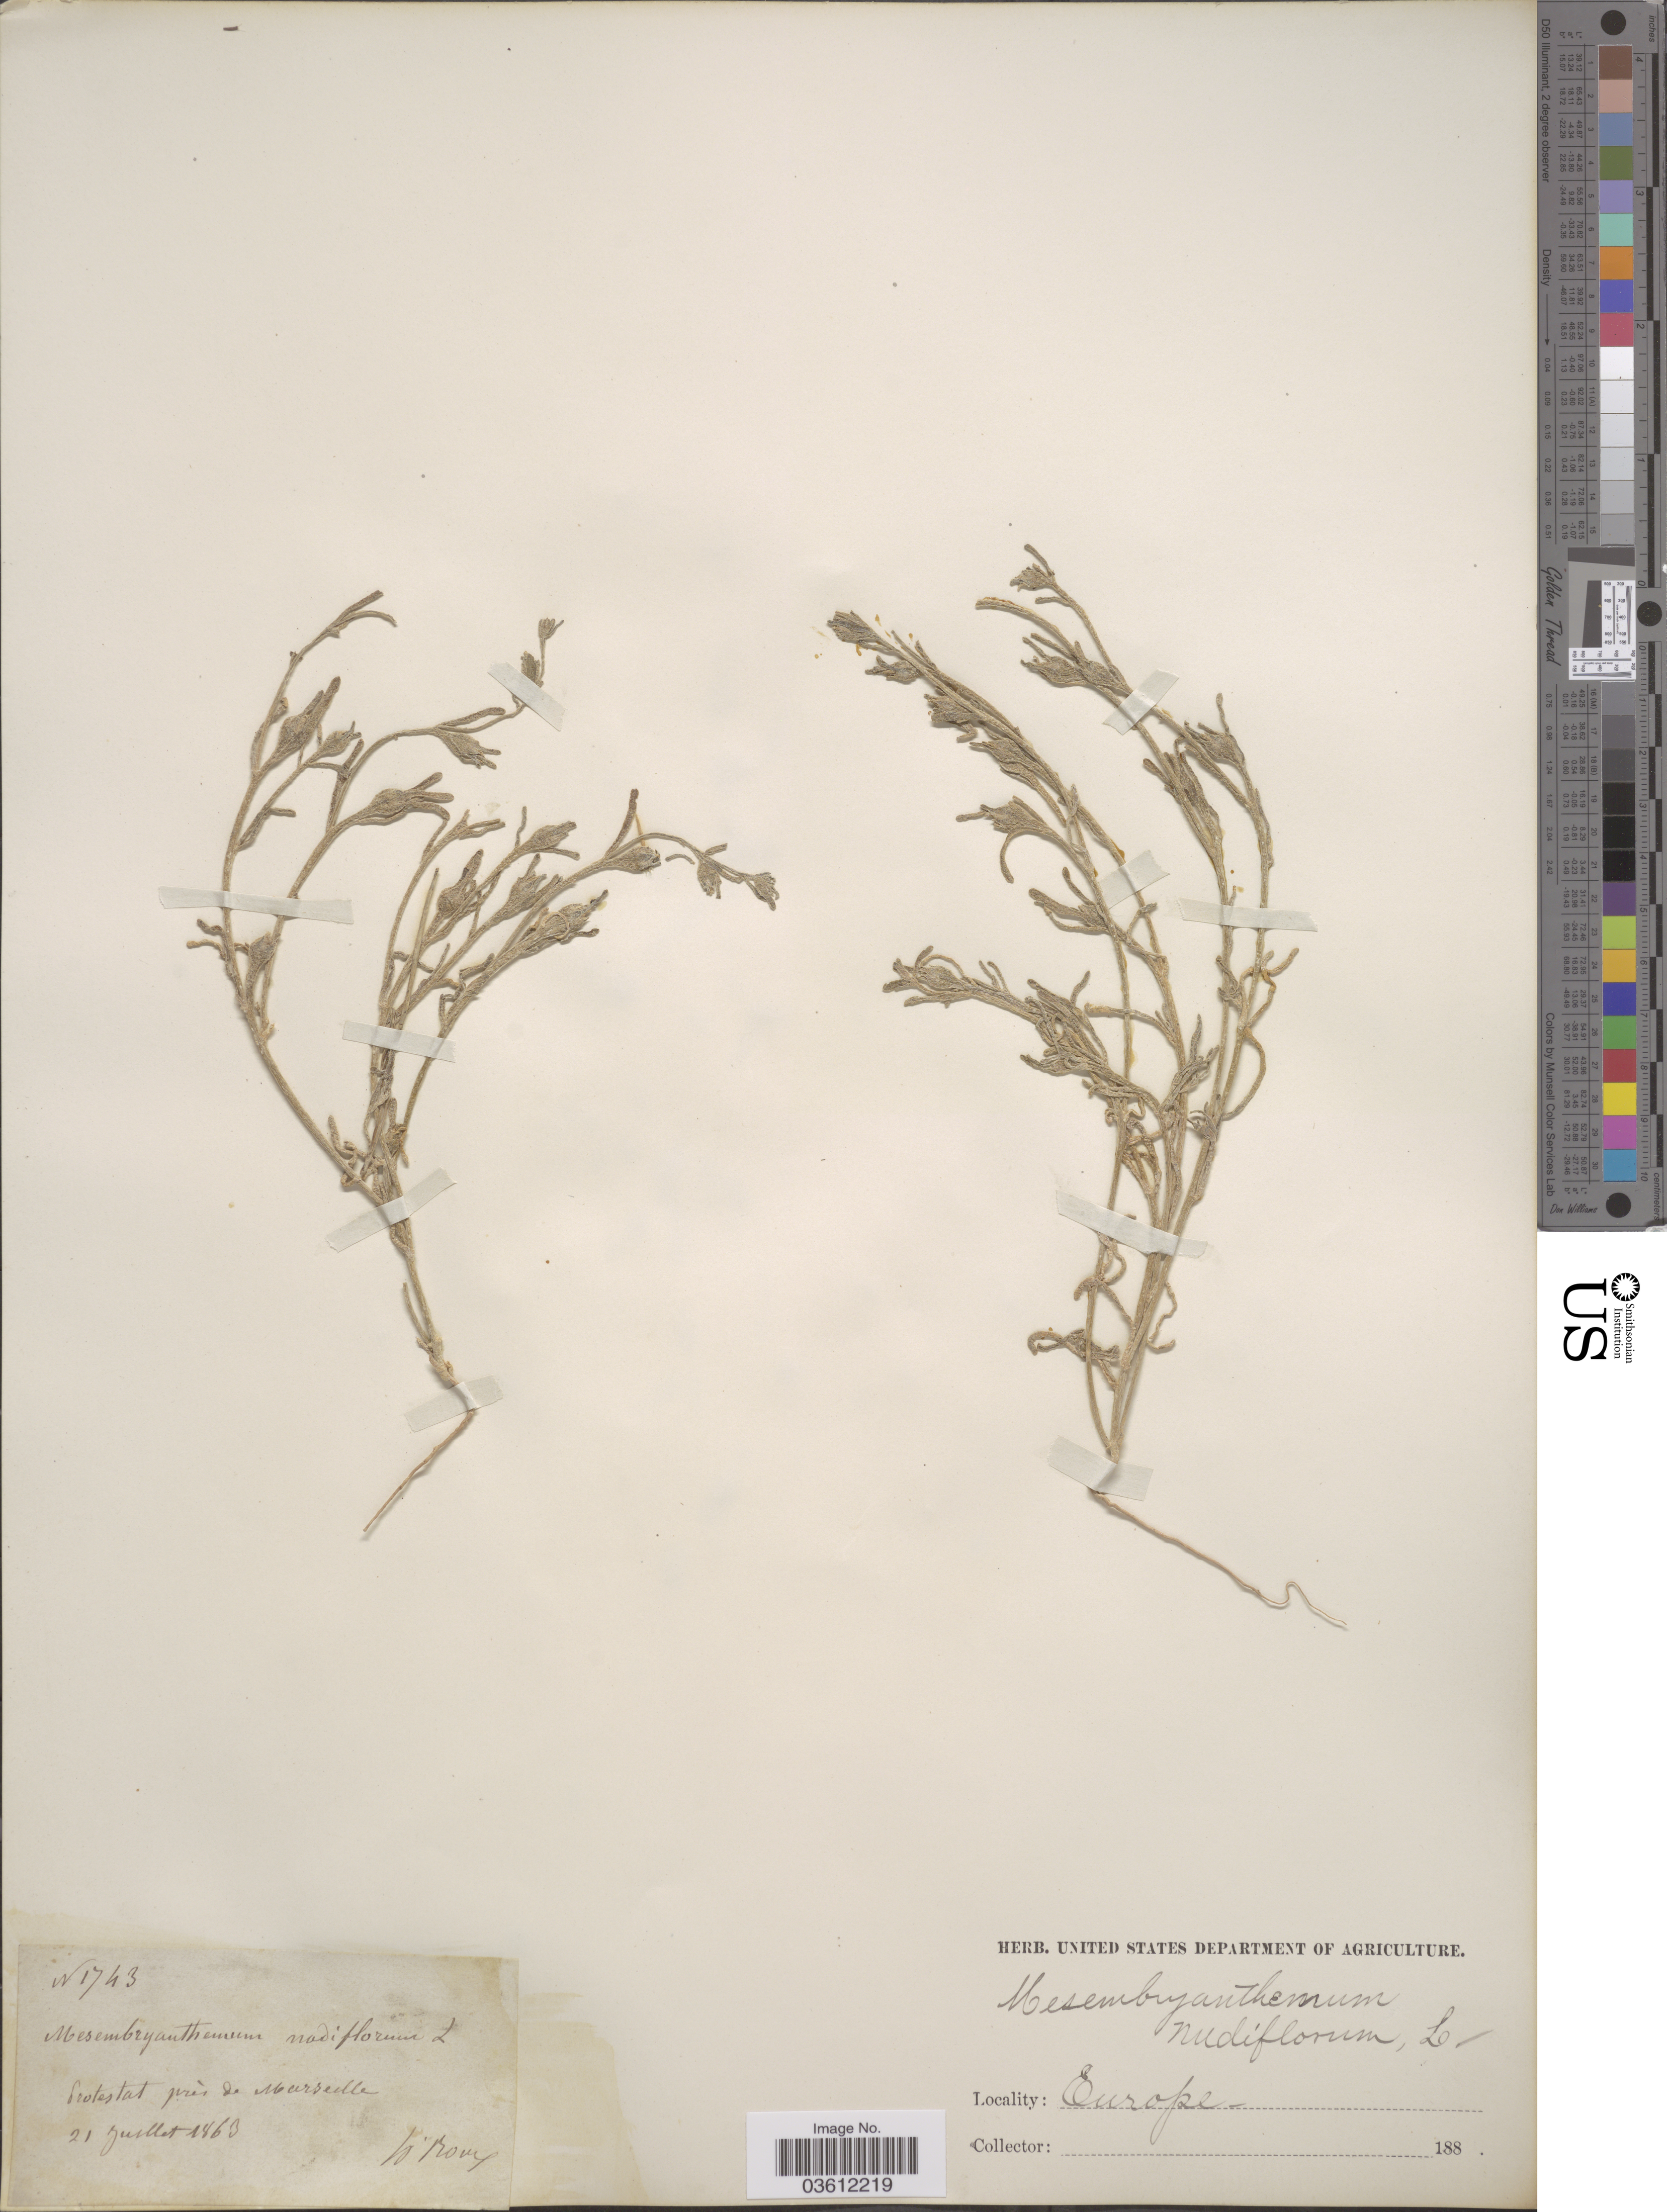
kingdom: Plantae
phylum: Tracheophyta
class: Magnoliopsida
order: Caryophyllales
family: Aizoaceae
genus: Mesembryanthemum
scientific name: Mesembryanthemum nodiflorum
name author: L.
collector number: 1743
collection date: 1863-07-21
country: France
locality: Europe. Protestat près de Marseille.